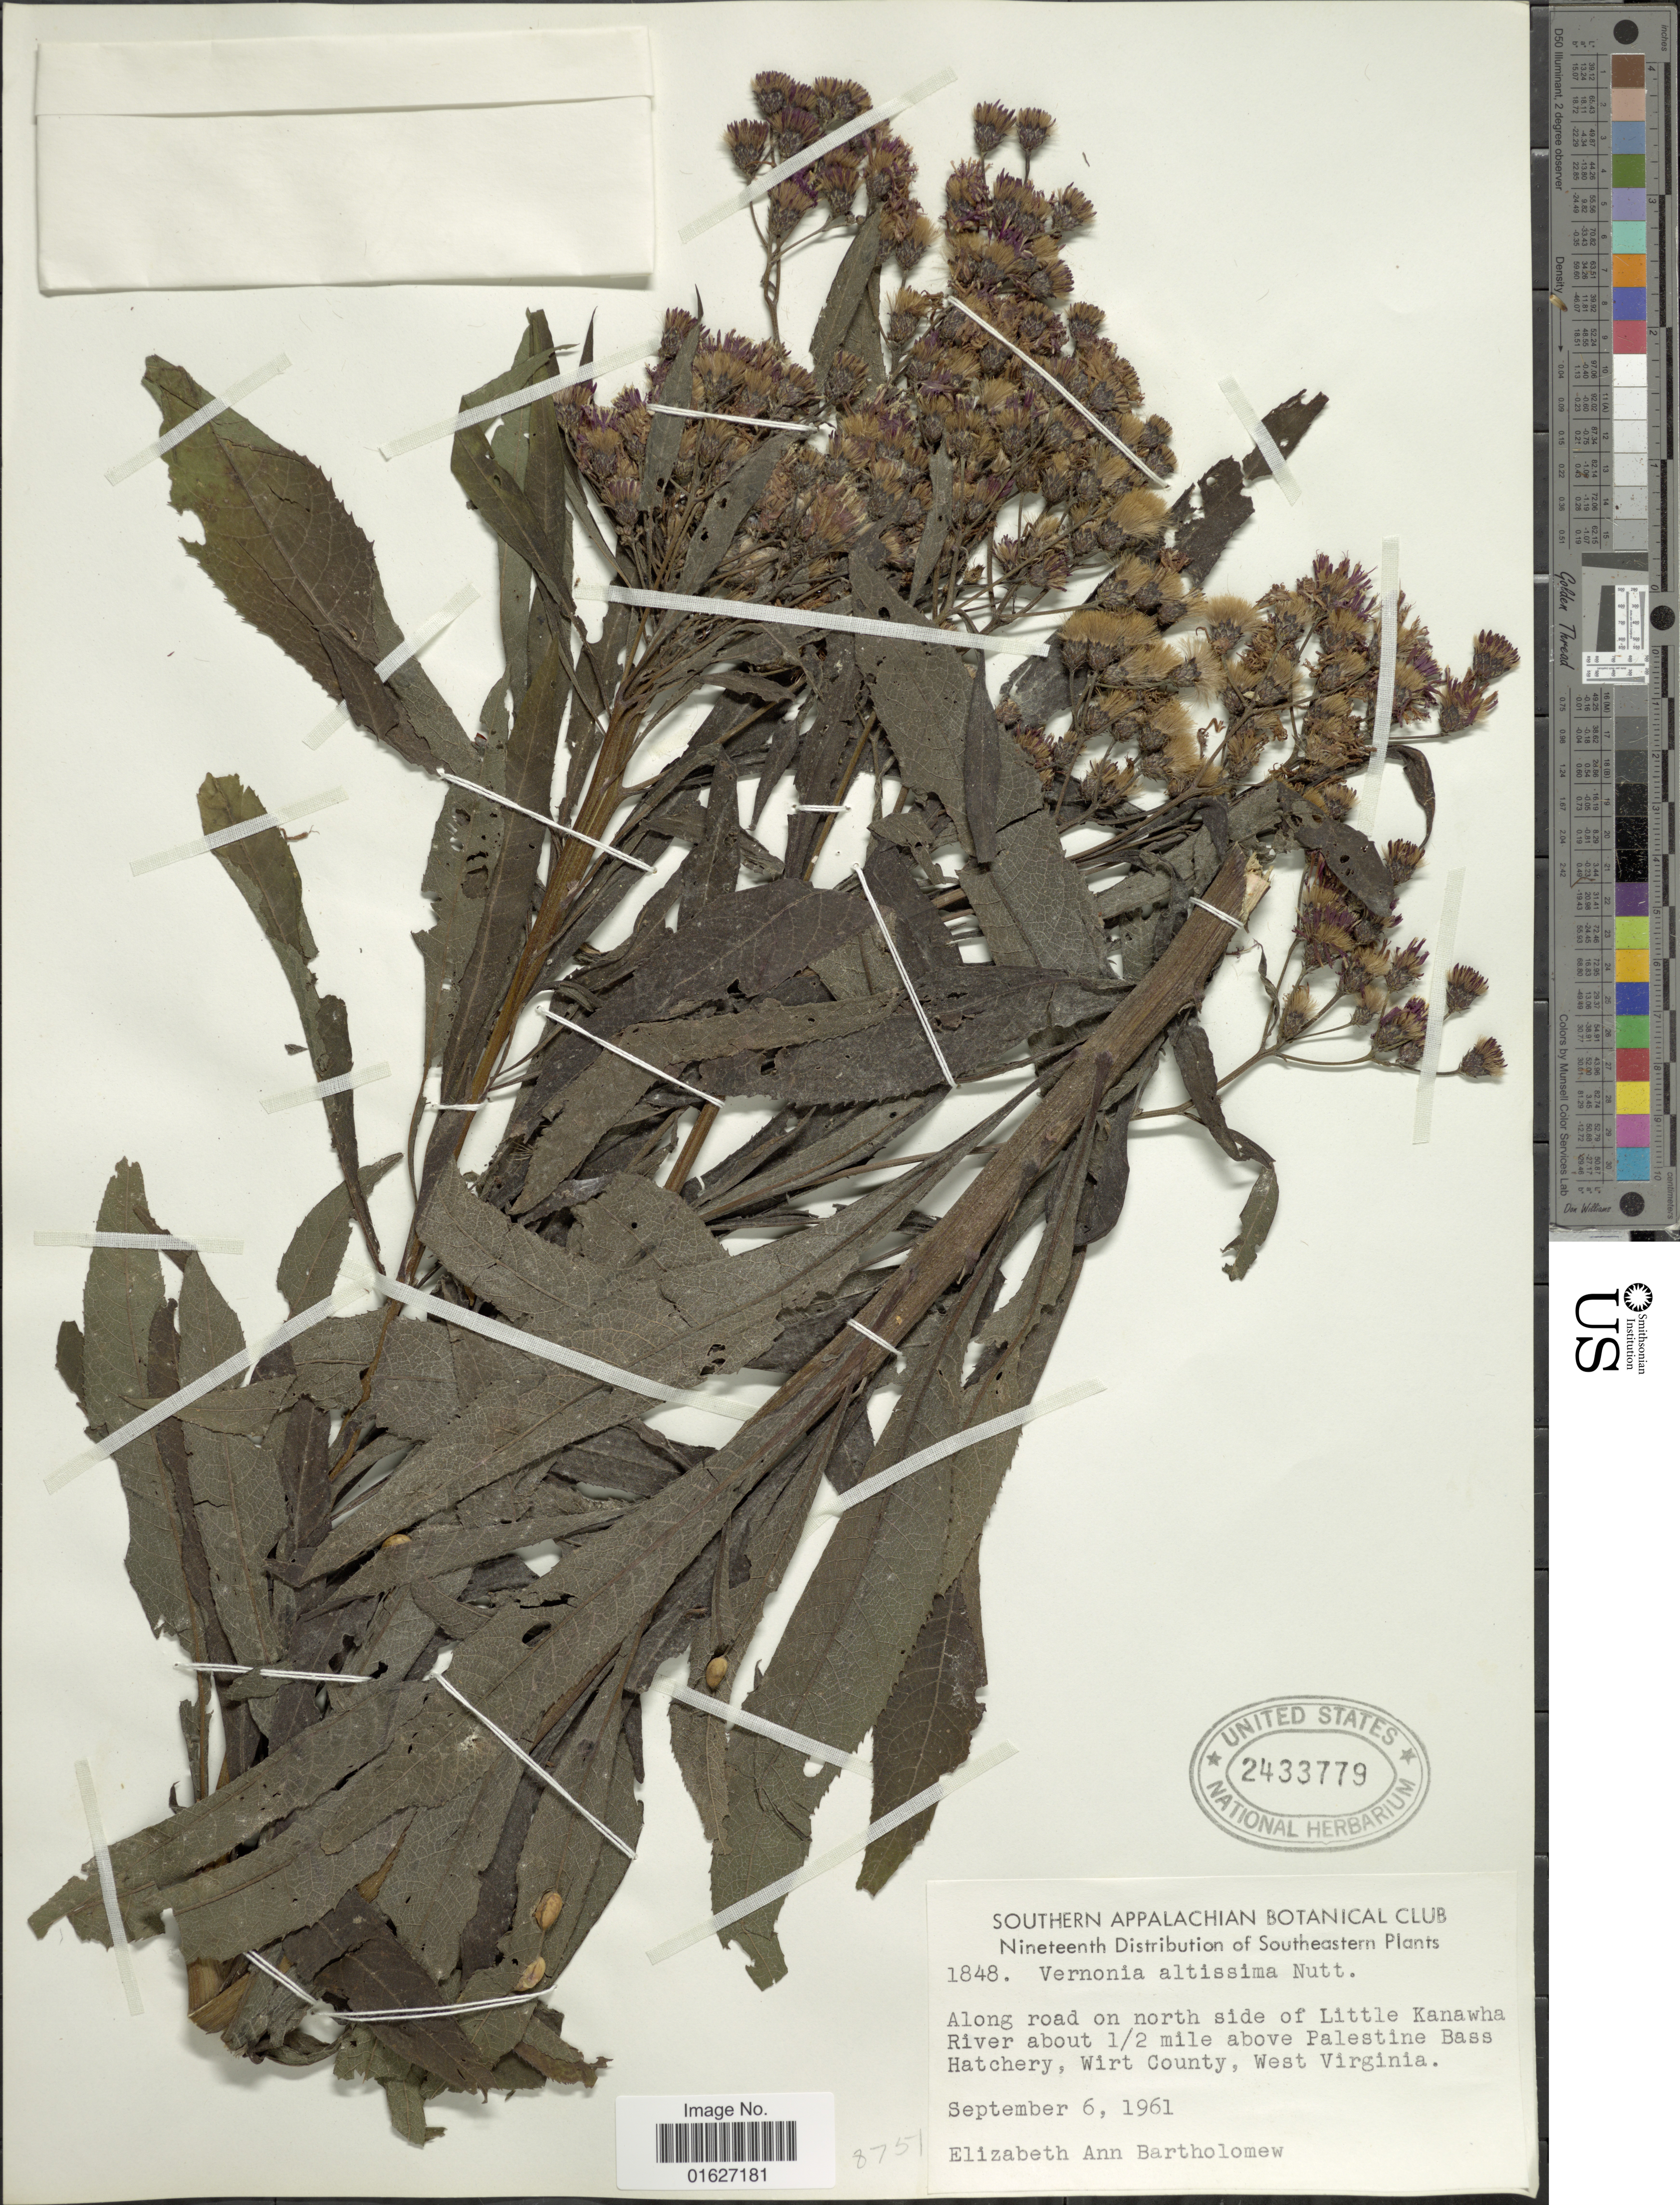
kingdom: Plantae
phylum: Tracheophyta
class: Magnoliopsida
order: Asterales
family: Asteraceae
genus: Vernonia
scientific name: Vernonia gigantea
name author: (Walter) Trel.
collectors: E. Bartholomew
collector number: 1848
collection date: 1961-09-06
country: United States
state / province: West Virginia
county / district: Wirt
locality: Along road on north side of Little Kanawha River about 1/2 mile above Palestine Bass Hatcehry,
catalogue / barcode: US 2433779